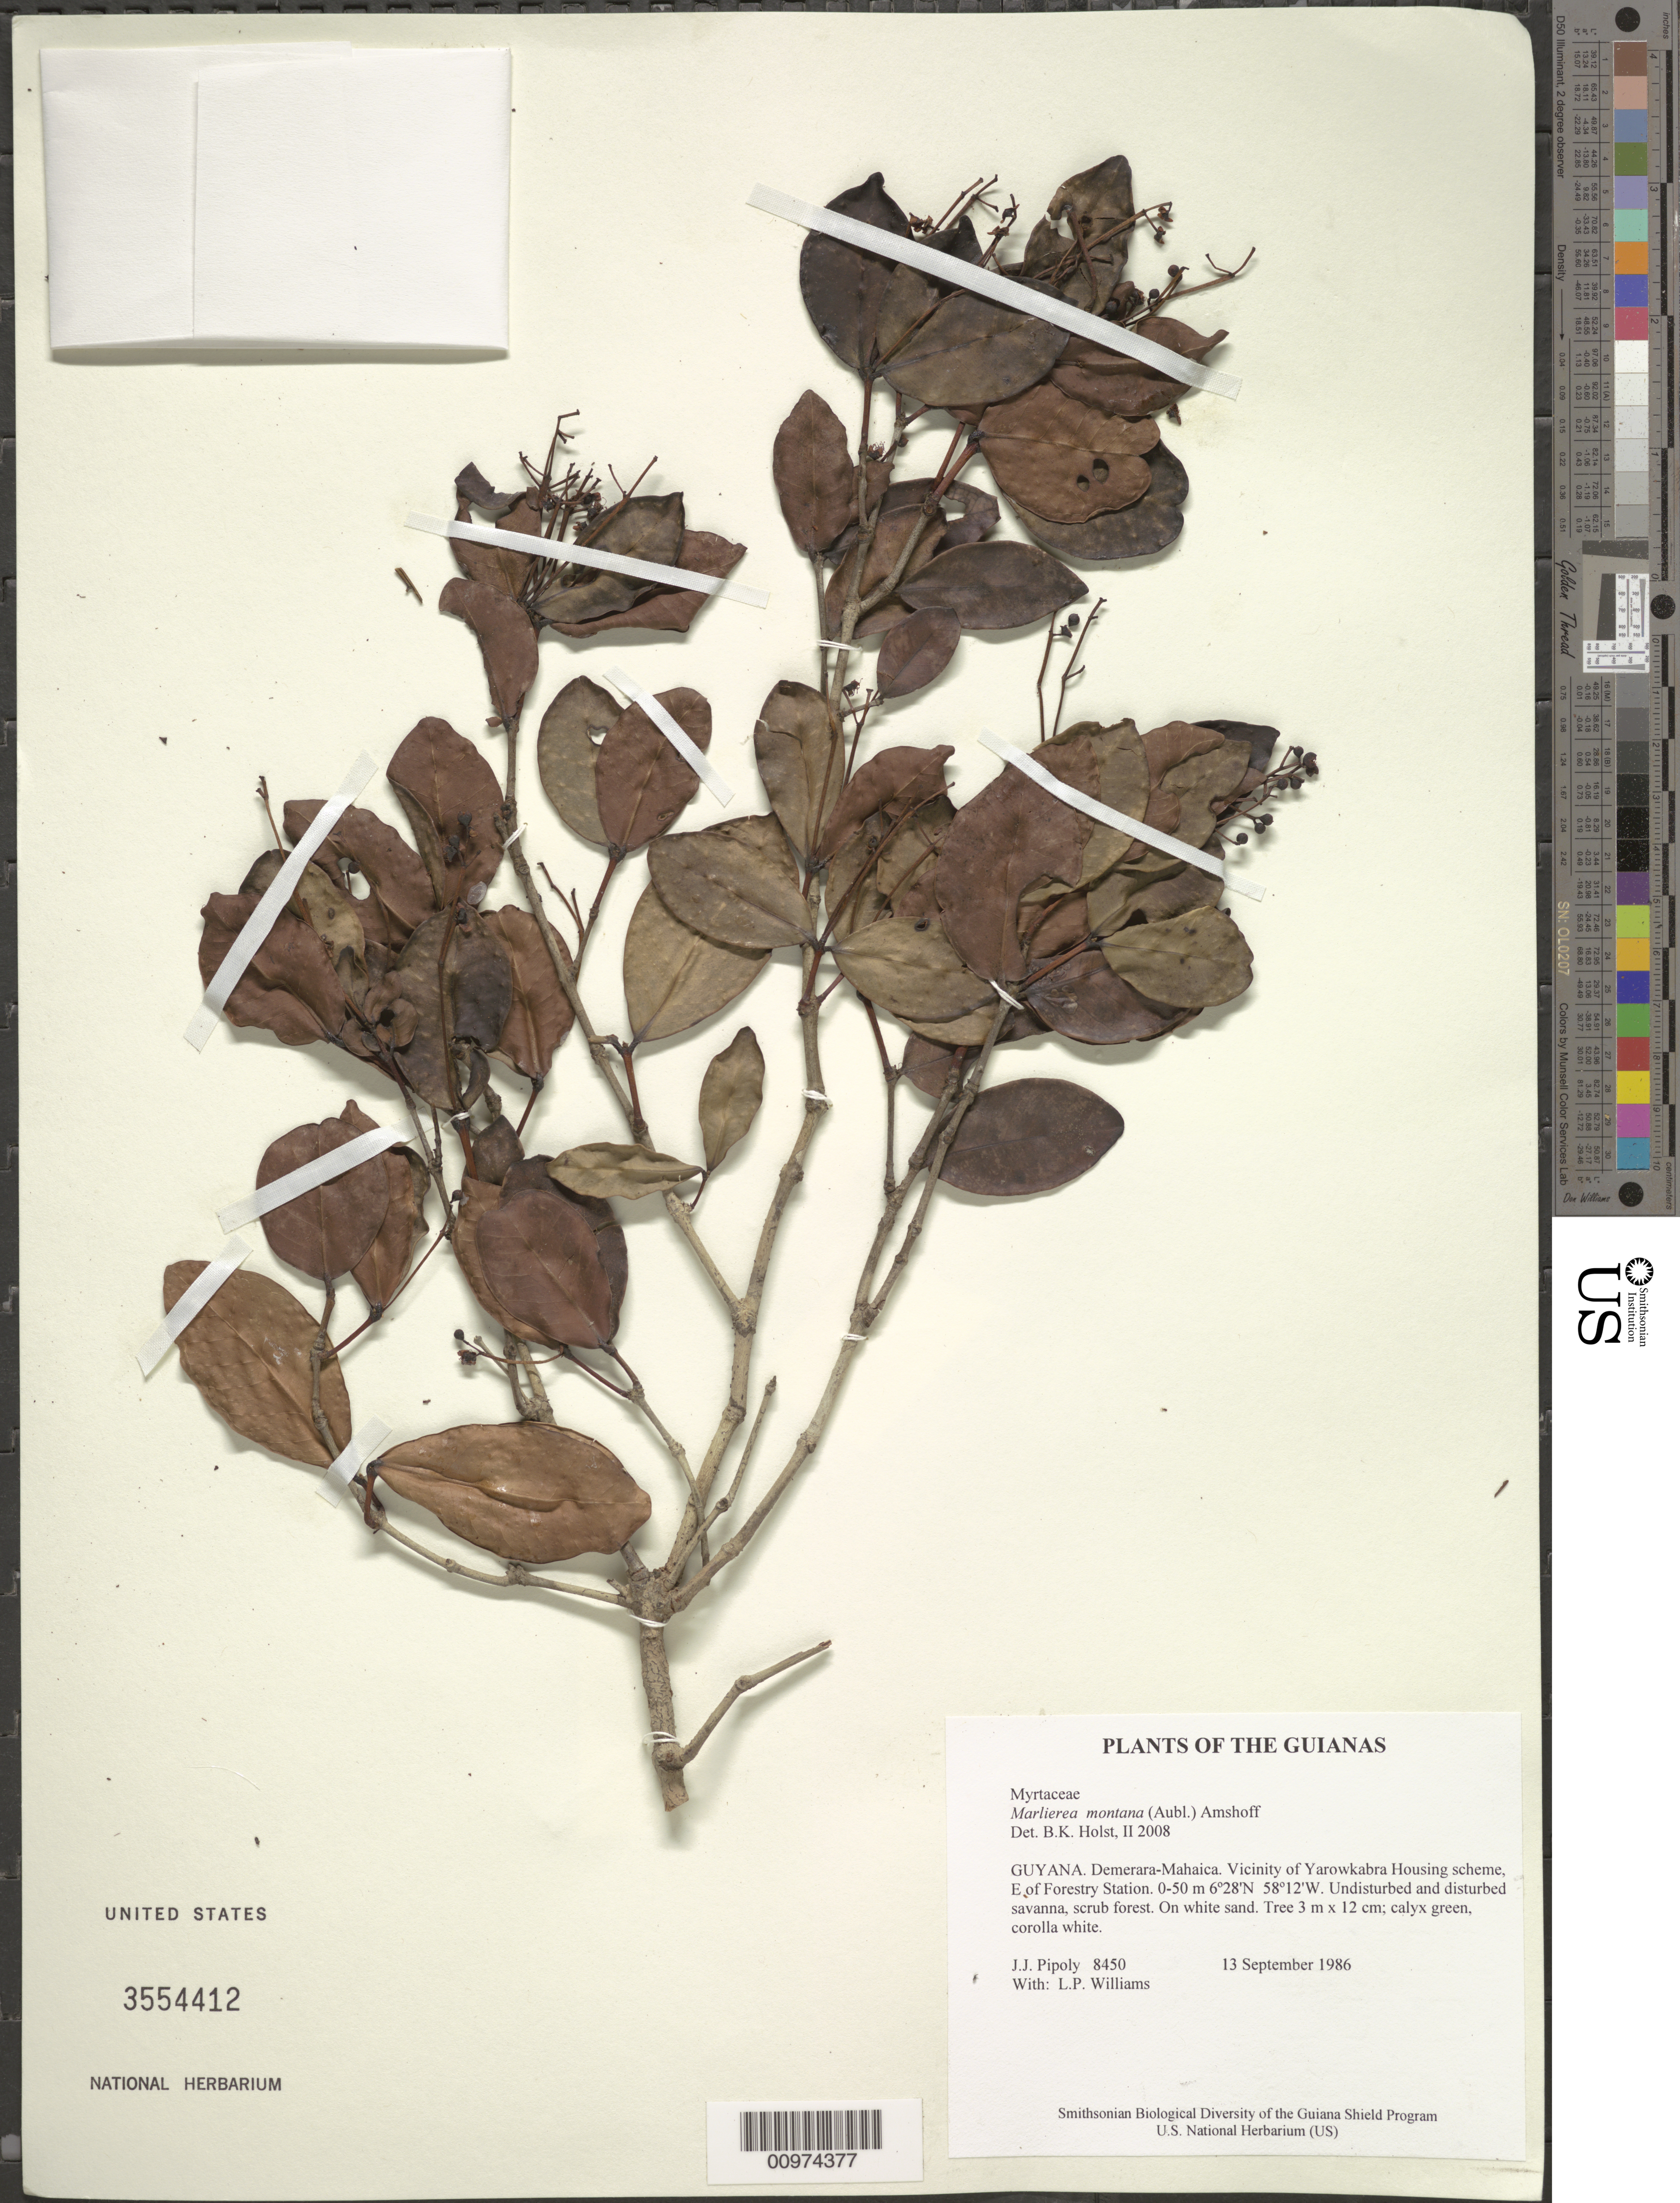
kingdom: Plantae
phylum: Tracheophyta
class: Magnoliopsida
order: Myrtales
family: Myrtaceae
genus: Myrcia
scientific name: Myrcia neomontana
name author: E. Lucas & C.E. Wilson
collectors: J. J. Pipoly & L. P. Williams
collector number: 8450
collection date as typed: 13 September 1986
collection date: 1986-09-13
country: Guyana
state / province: Demerara-Mahaica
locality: Vicinity of Yarowkabra Housing scheme, E of Forestry Station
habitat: Undisturbed and disturbed savanna, scrub forest. On white sand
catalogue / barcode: US 3554412